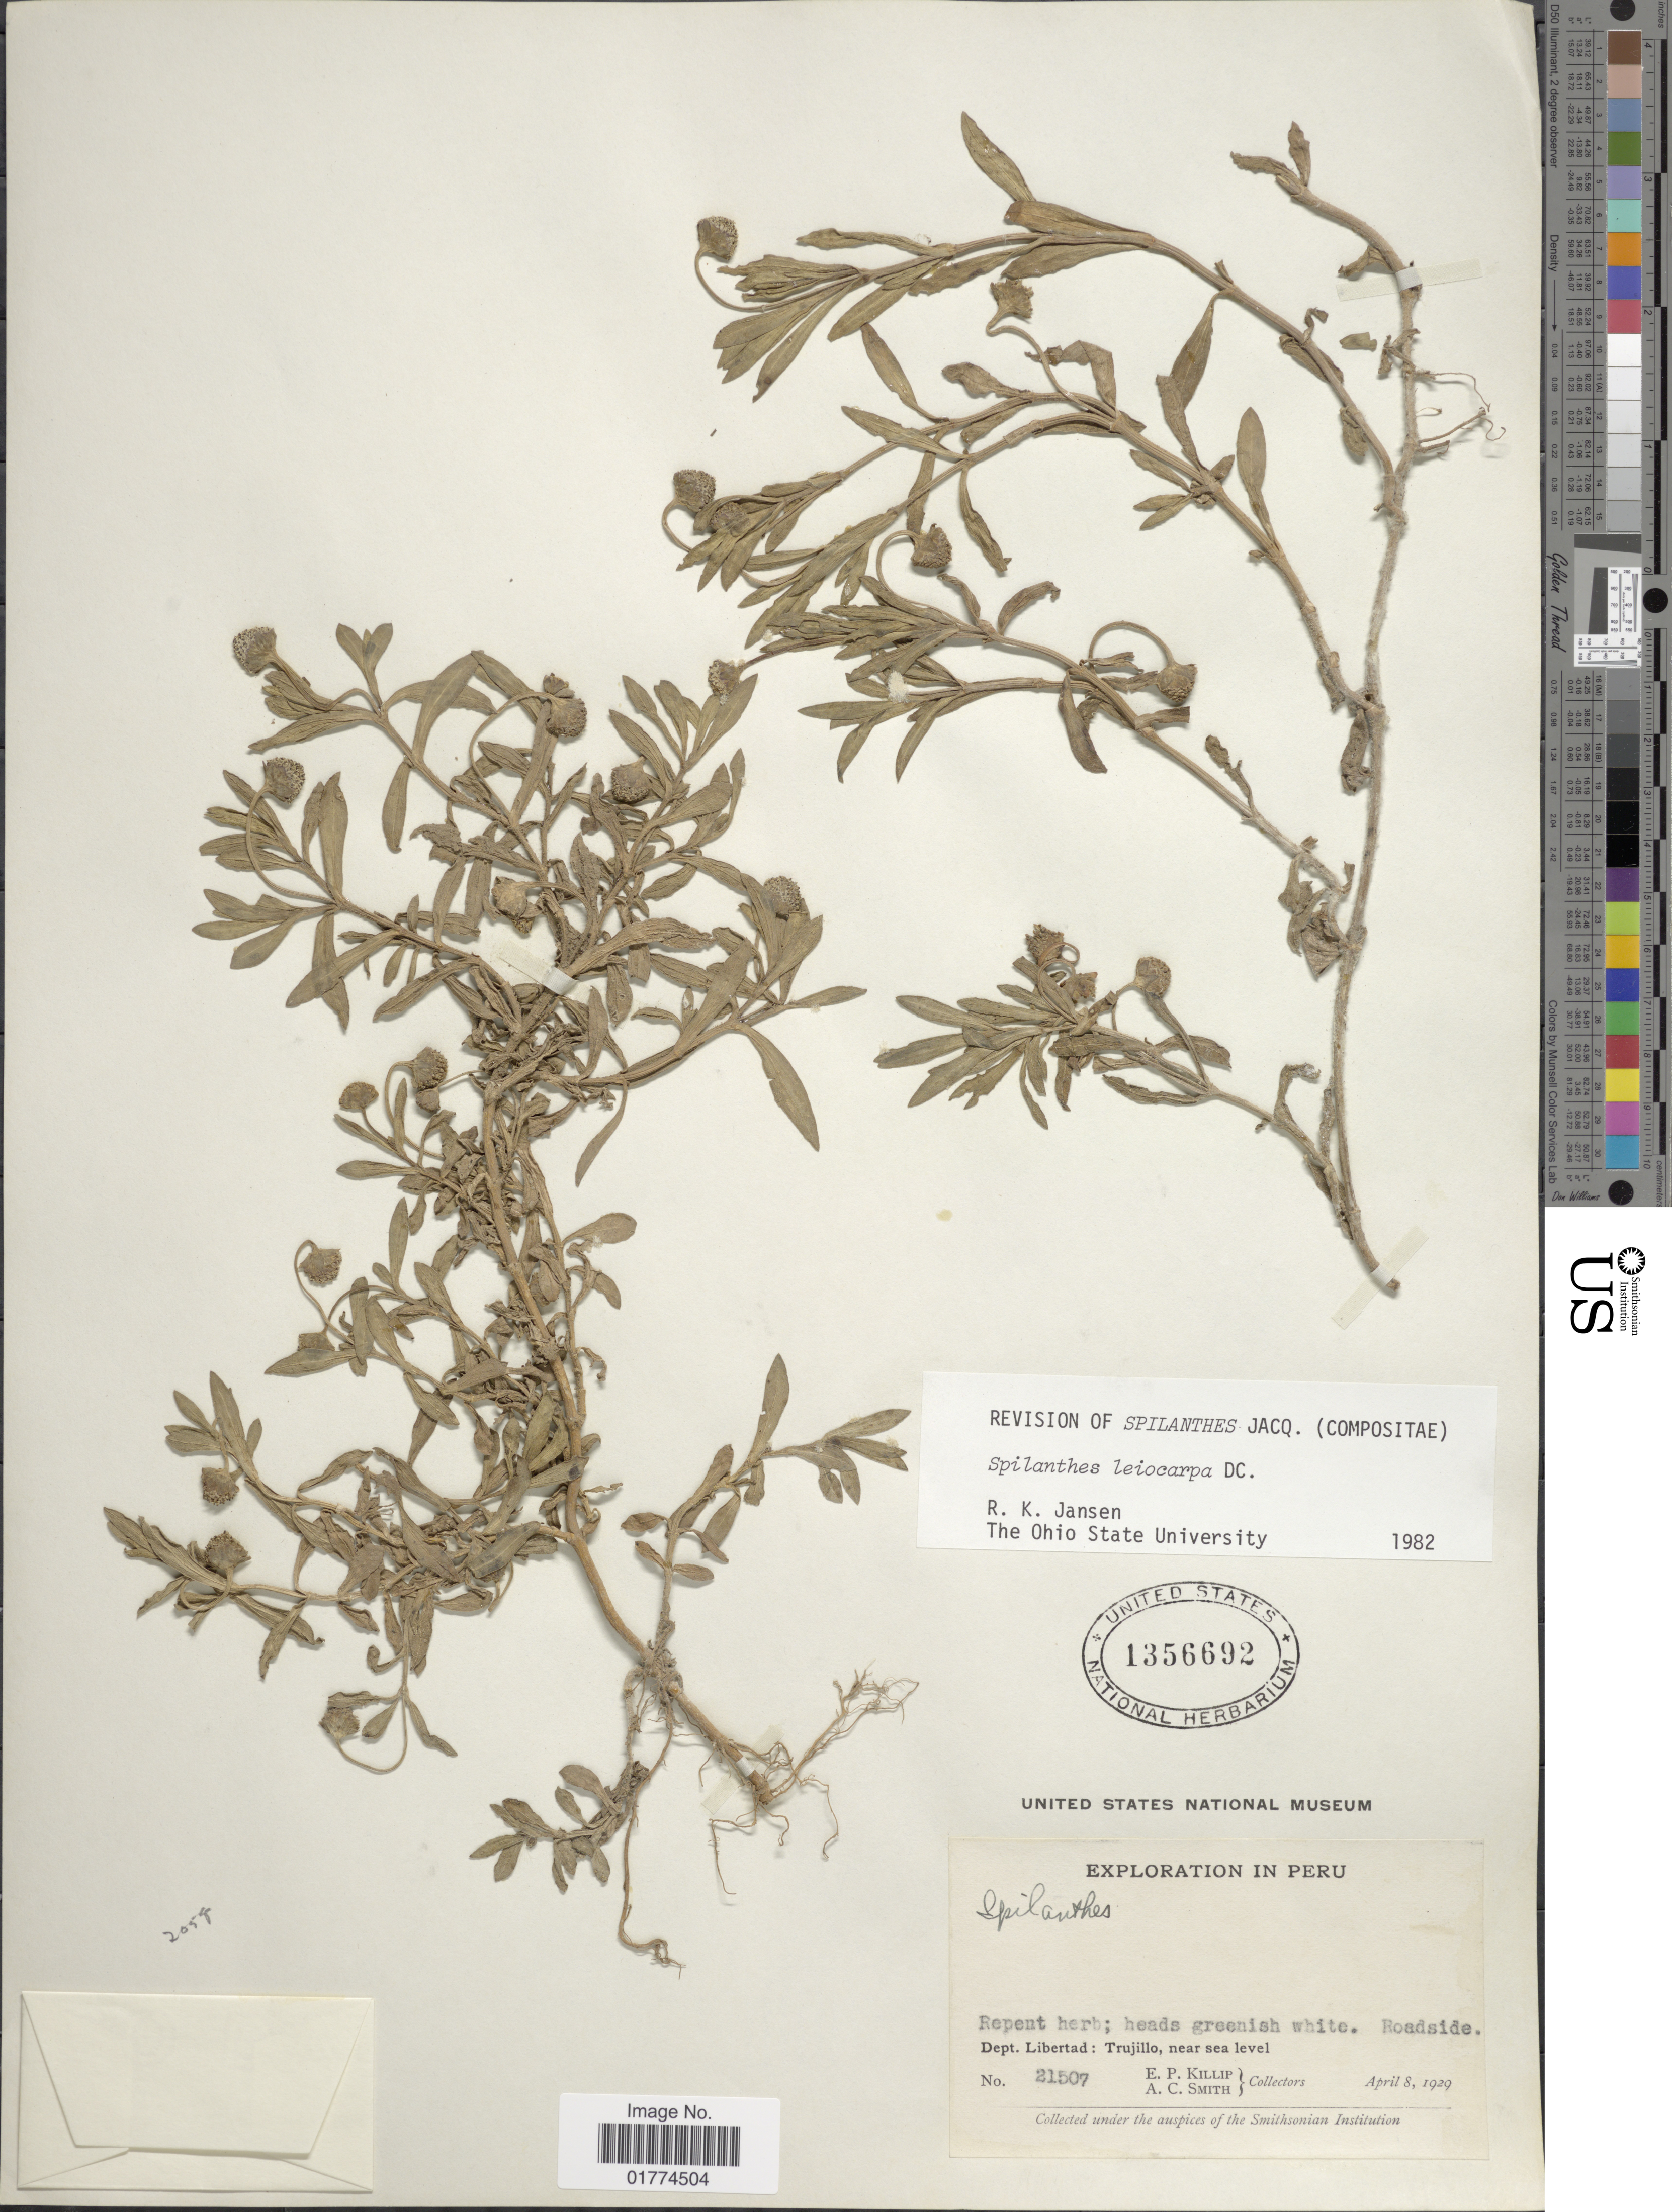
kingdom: Plantae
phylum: Tracheophyta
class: Magnoliopsida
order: Asterales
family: Asteraceae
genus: Spilanthes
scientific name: Spilanthes leiocarpa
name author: DC.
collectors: E. P. Killip & A. C. Smith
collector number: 21507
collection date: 1929-04-08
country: Peru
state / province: La Libertad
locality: Trujillo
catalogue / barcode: US 1356692